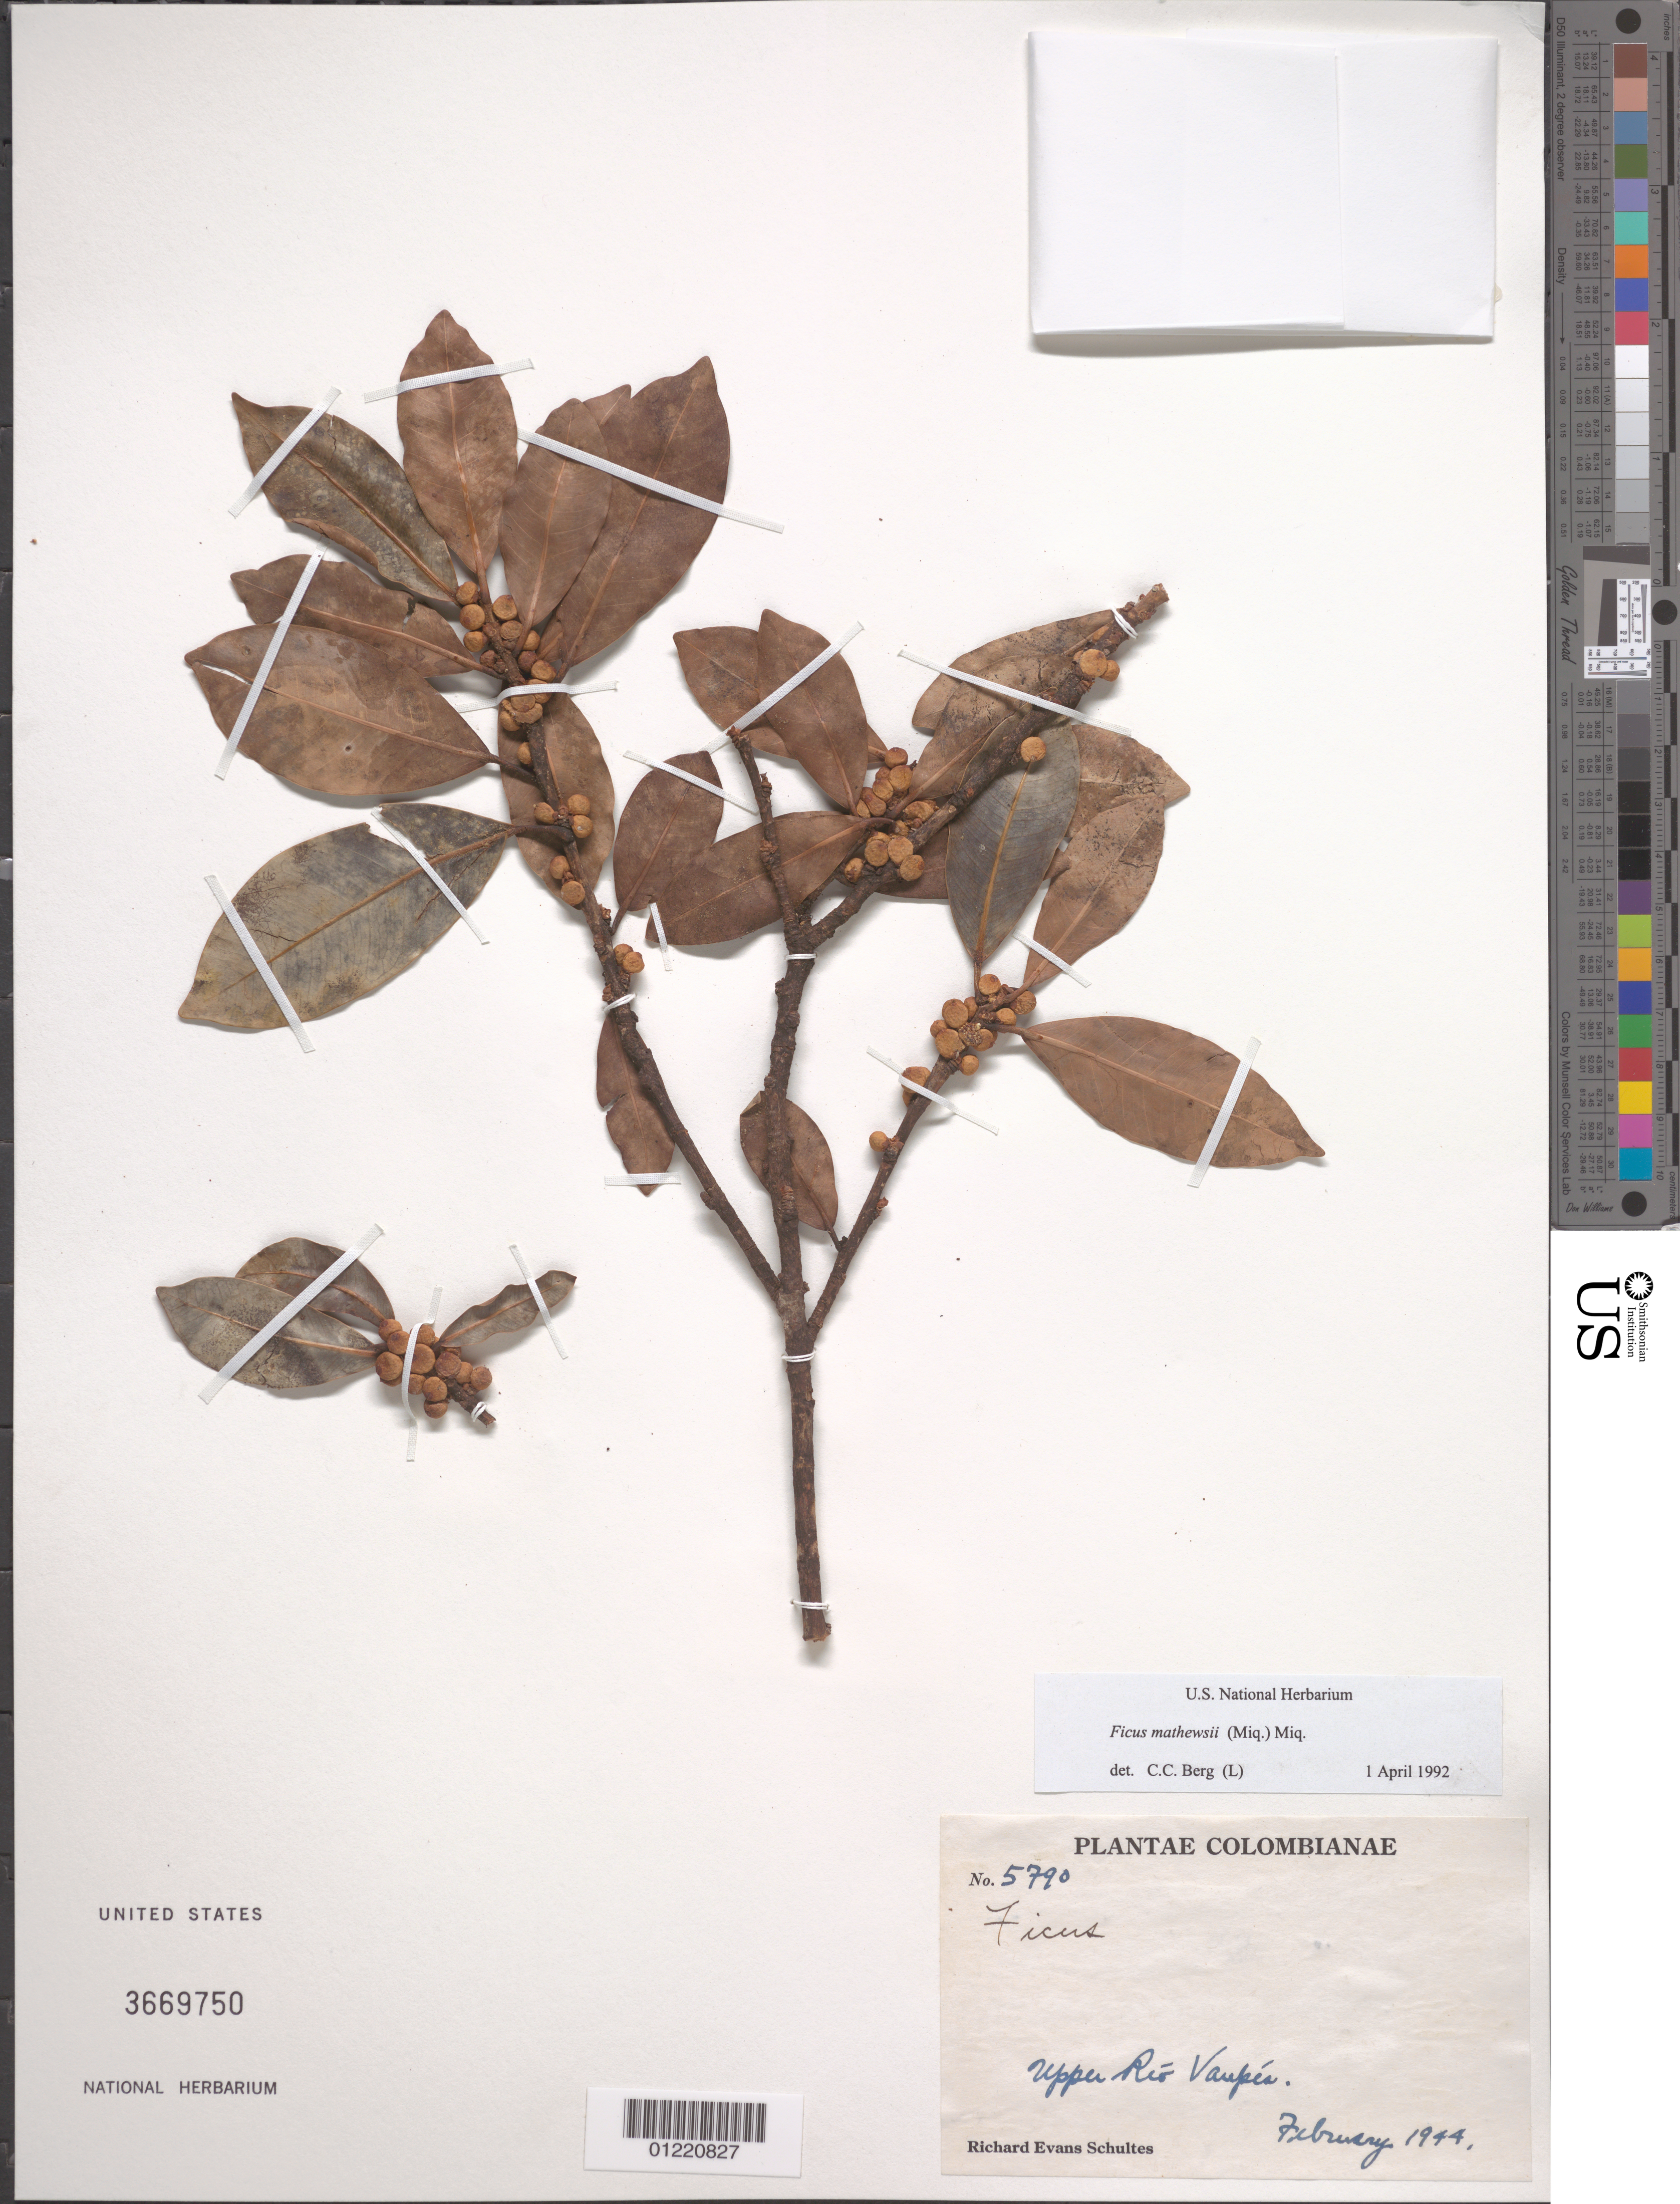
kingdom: Plantae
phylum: Tracheophyta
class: Magnoliopsida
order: Rosales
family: Moraceae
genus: Ficus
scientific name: Ficus mathewsii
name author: (Miq.) Miq.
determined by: Berg, C. C.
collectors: R. E. Schultes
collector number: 5790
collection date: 1944-02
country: Colombia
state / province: Vaupés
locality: Upper Río Vaupés.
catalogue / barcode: US 3669750